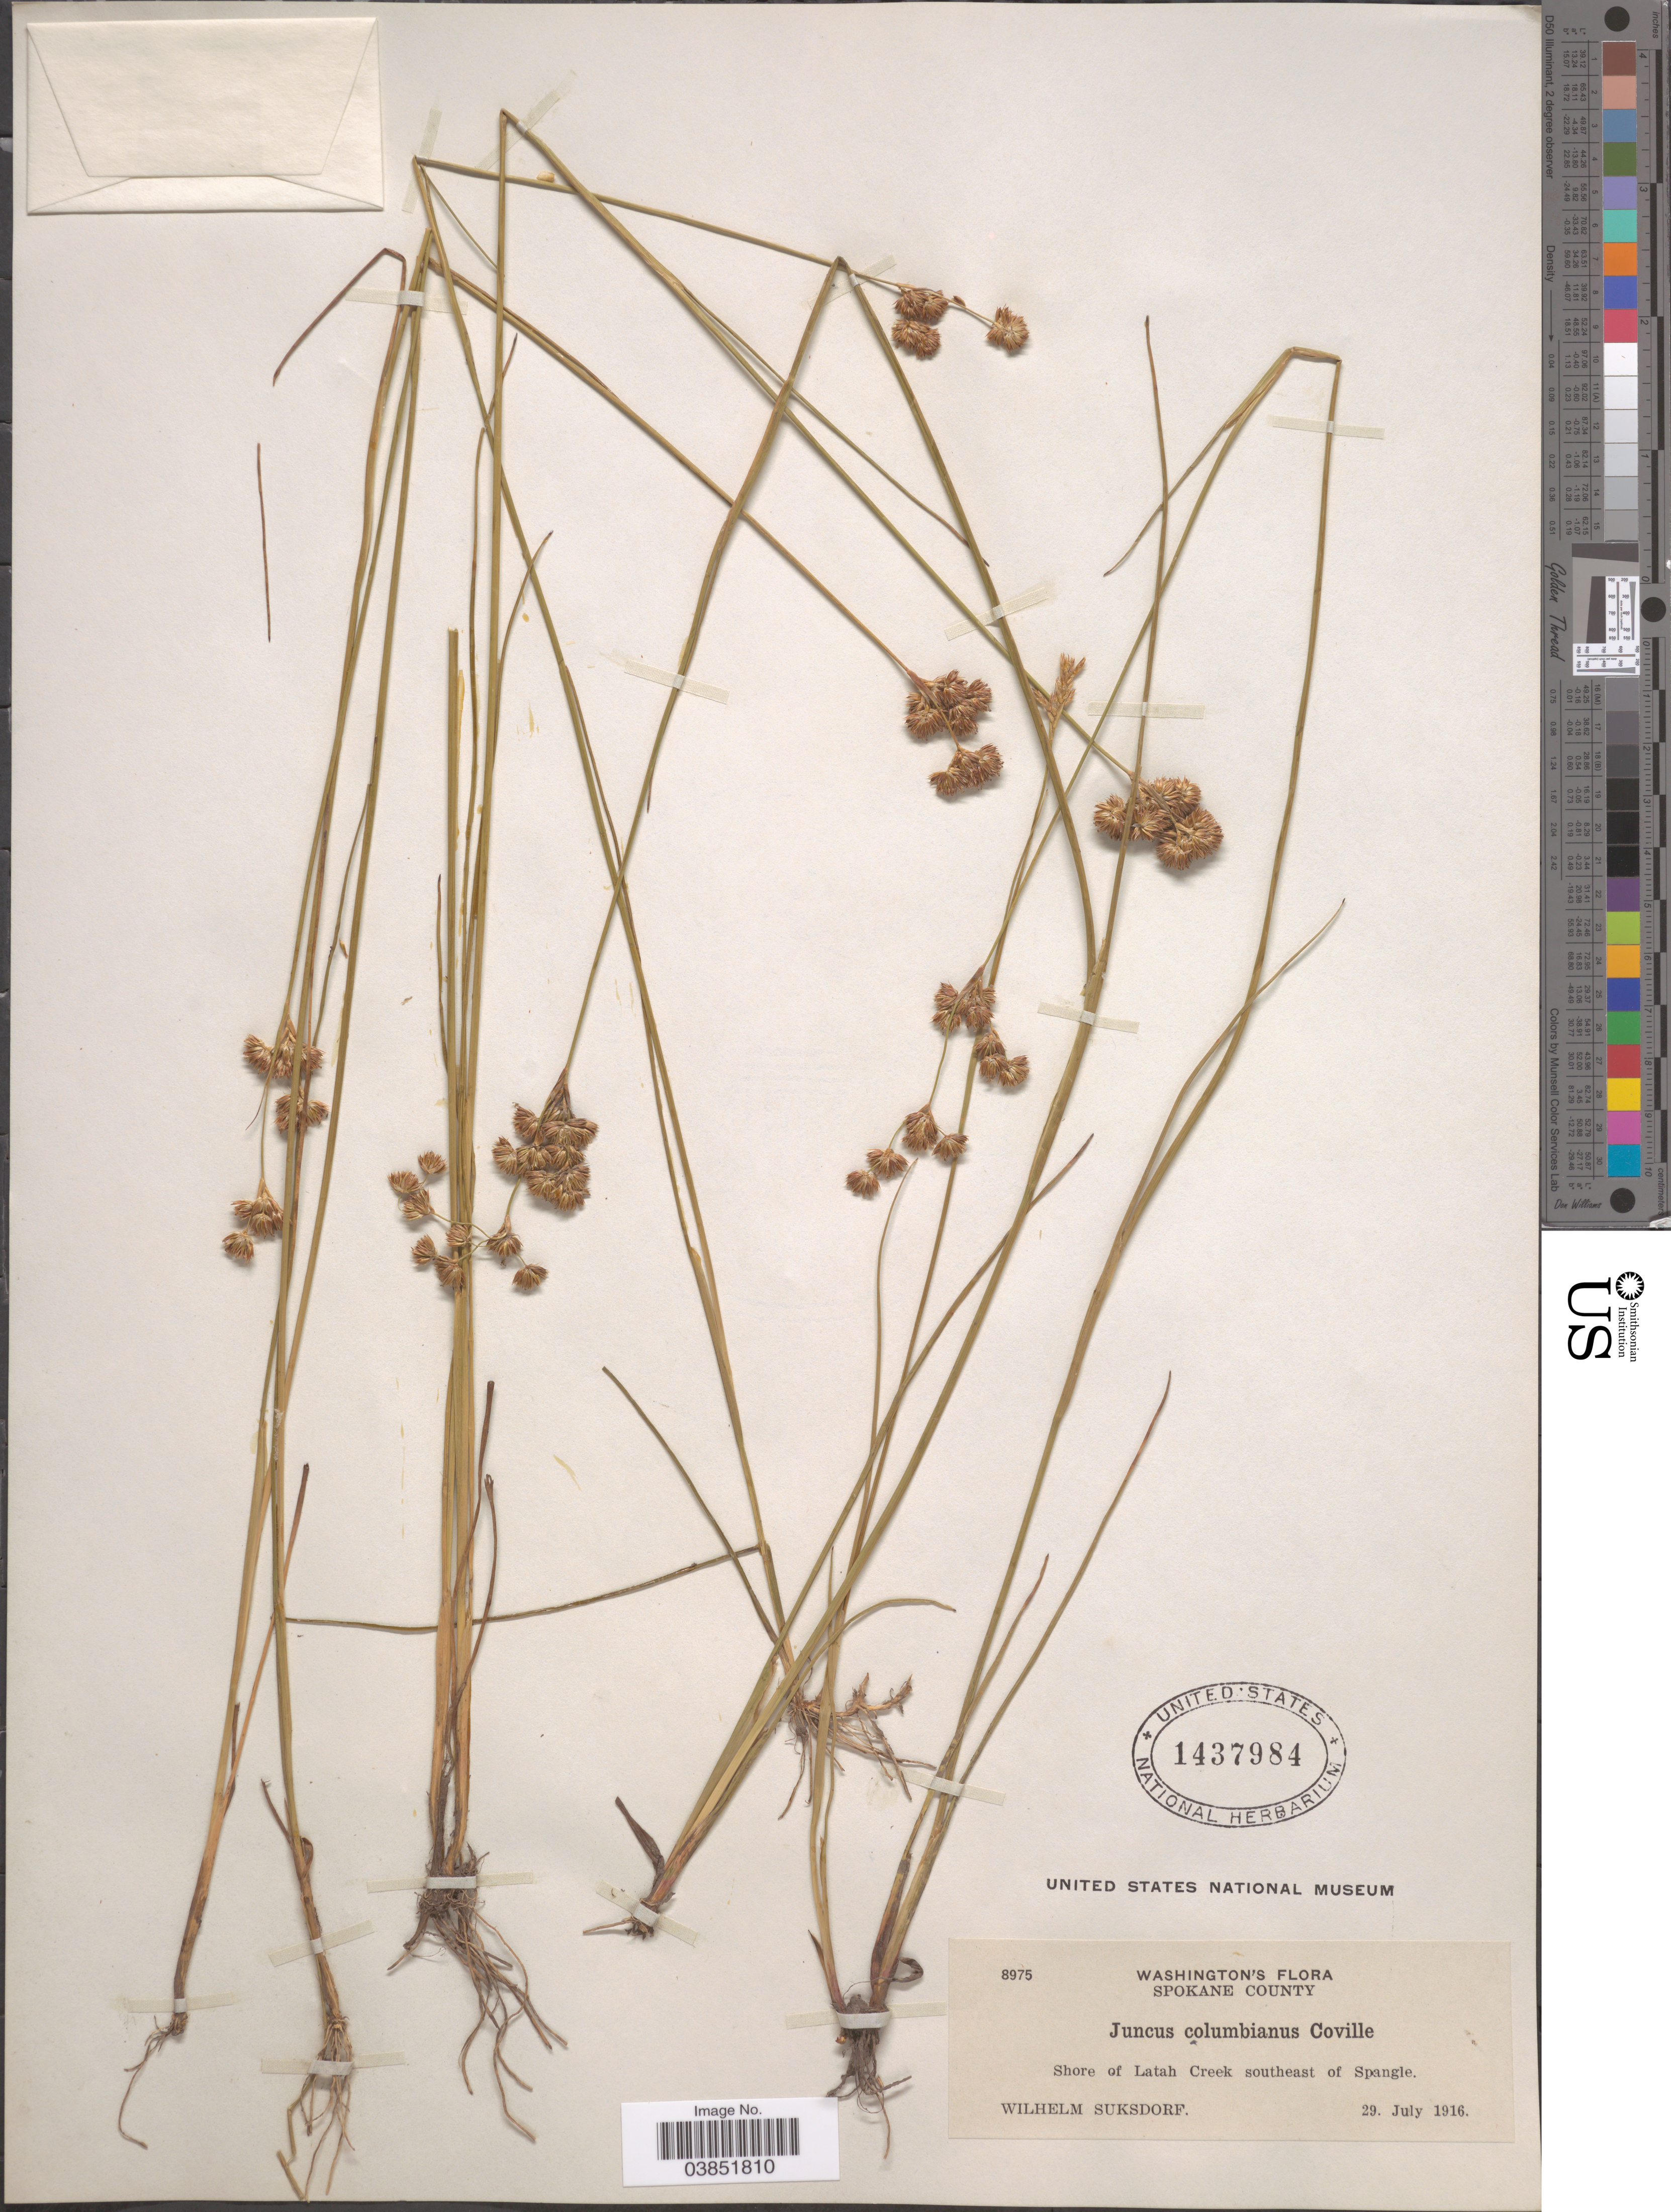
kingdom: Plantae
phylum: Tracheophyta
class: Liliopsida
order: Poales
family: Juncaceae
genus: Juncus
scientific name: Juncus columbianus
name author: Coville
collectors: W. N. Suksdorf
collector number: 8975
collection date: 1916-07-29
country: United States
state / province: Washington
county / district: Spokane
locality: Spokane County. Shore of Latah Creek southeast of Spangle.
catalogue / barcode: US 1437984